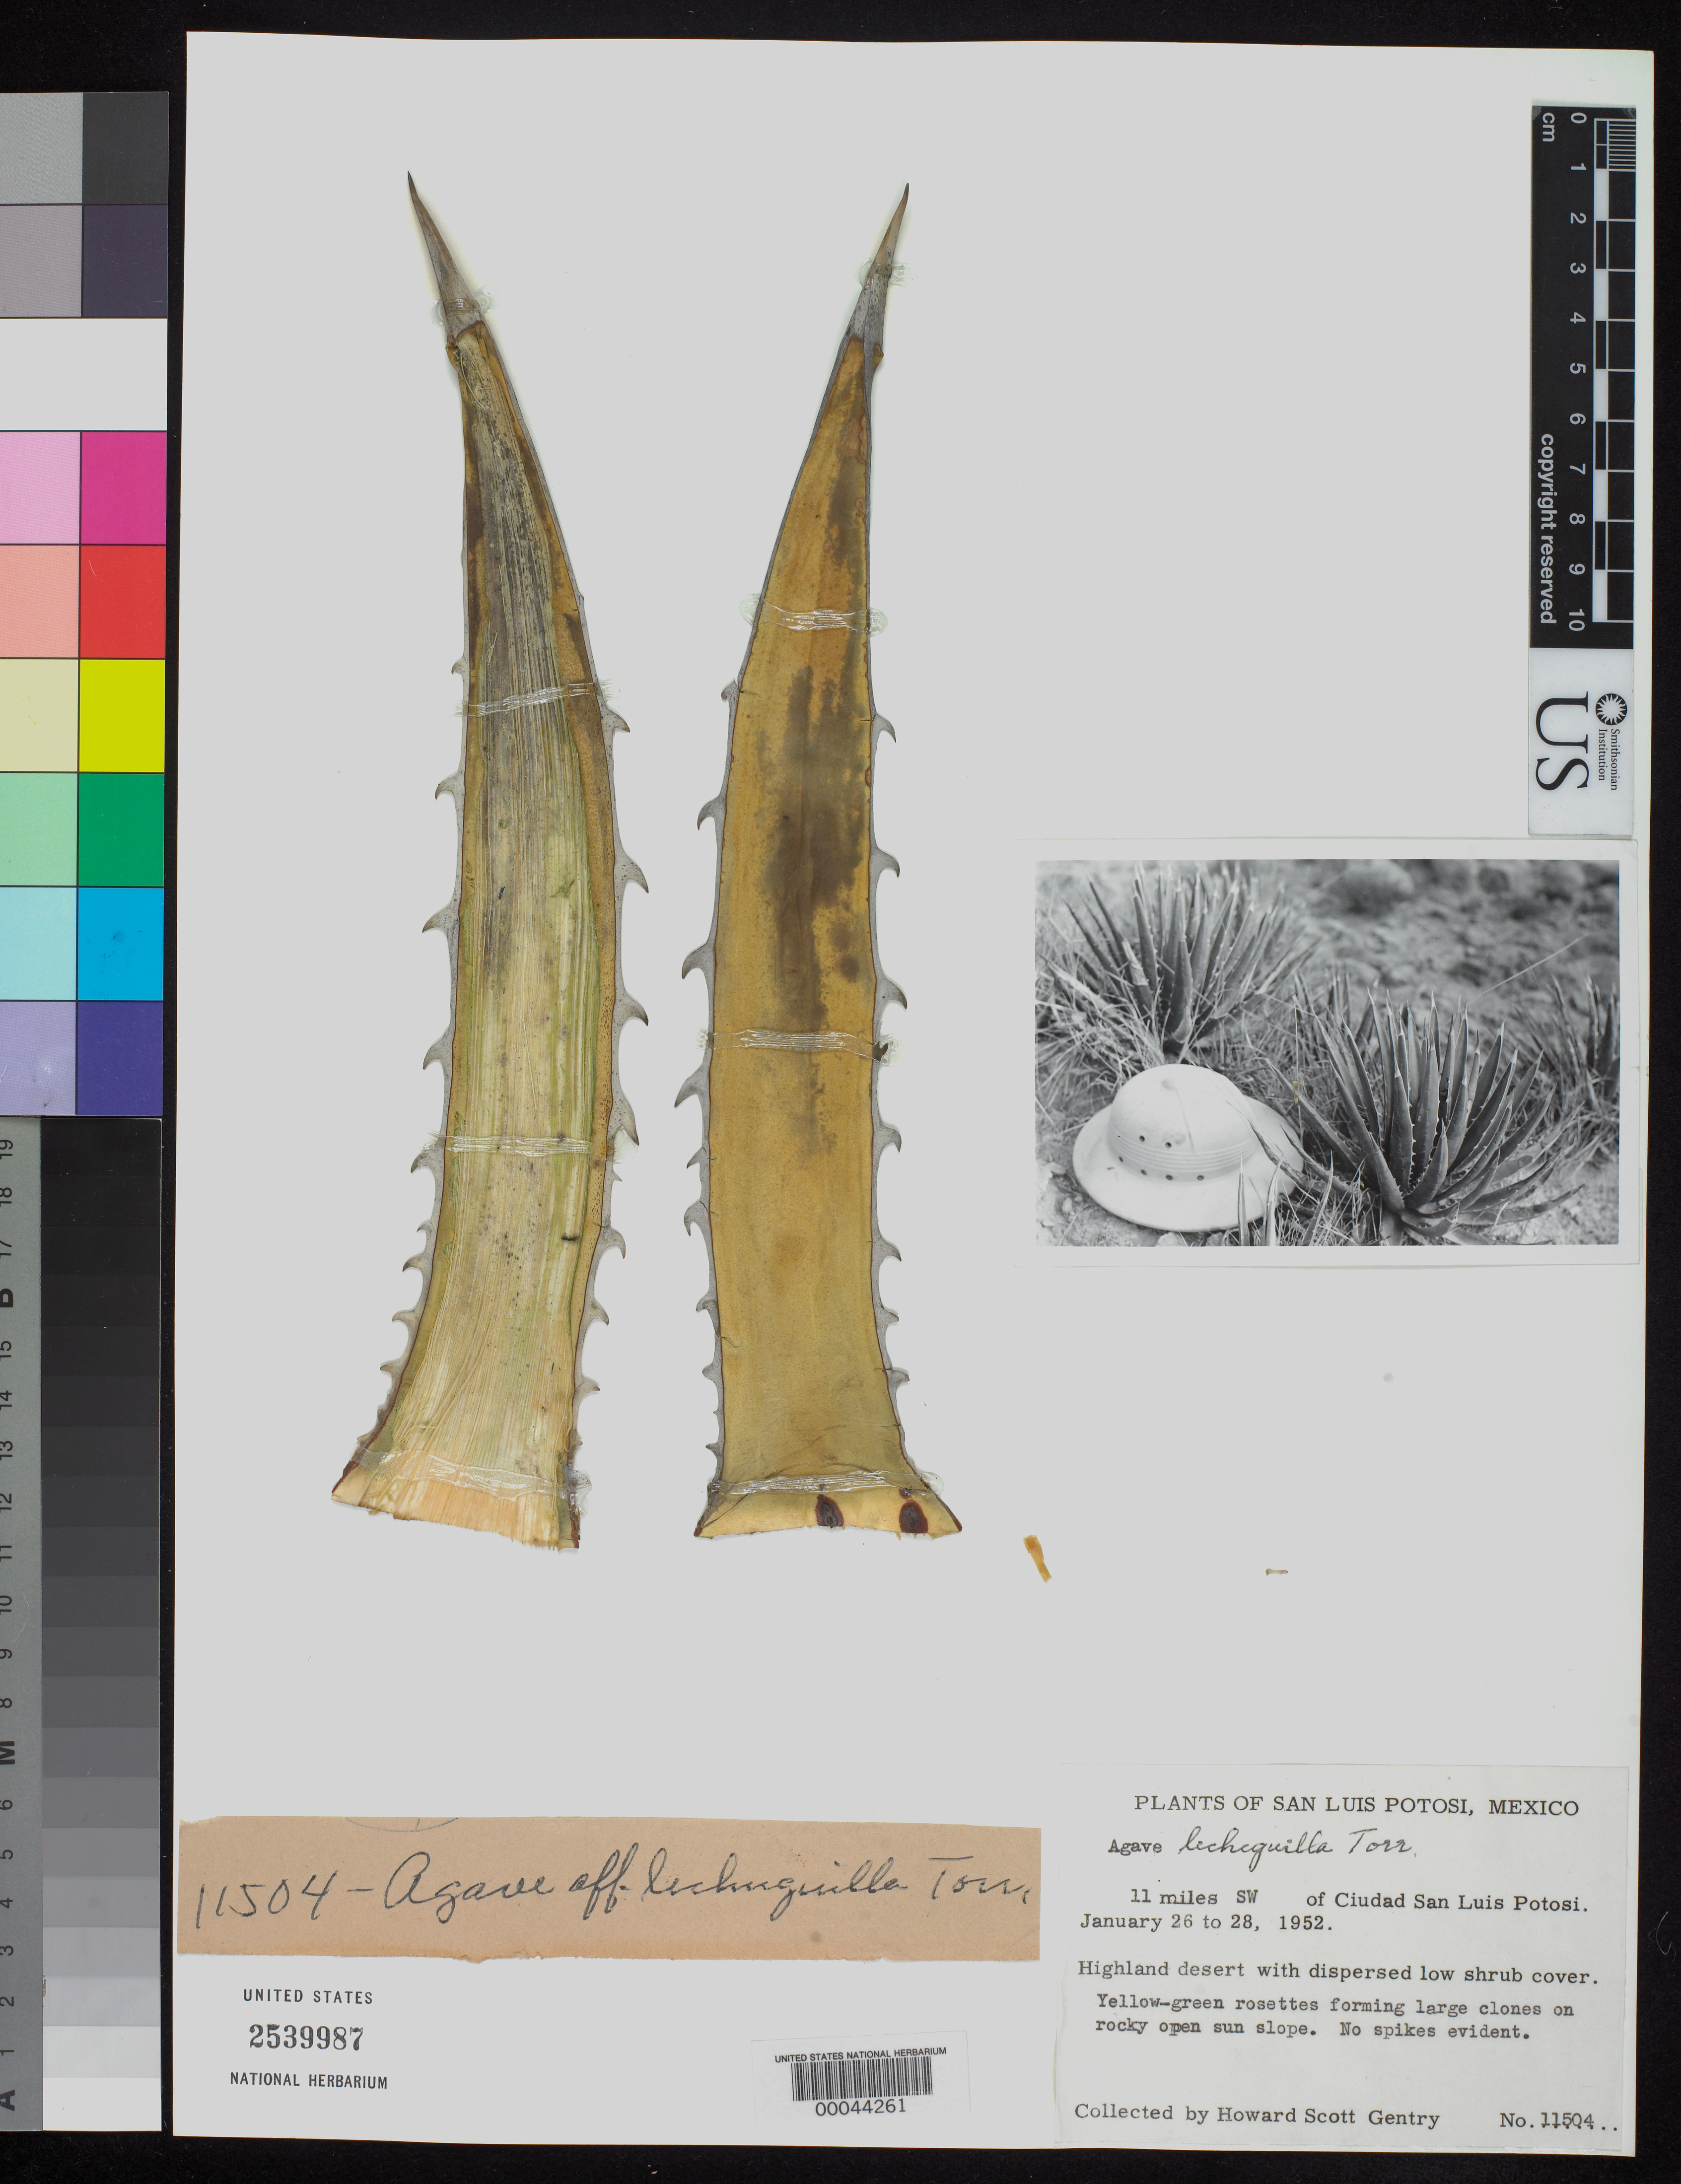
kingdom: Plantae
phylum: Tracheophyta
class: Liliopsida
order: Asparagales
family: Asparagaceae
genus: Agave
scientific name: Agave lechuguilla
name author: Torr.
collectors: H. S. Gentry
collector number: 11504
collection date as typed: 26 Jan 1952 to 28 Jan 1952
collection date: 1952-01-26/1952-01-28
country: Mexico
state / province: San Luis Potosí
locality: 11 mi SW of Ciudad San Luis Potosi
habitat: Highland desert with dispersed low shrub cover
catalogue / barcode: US 2539987